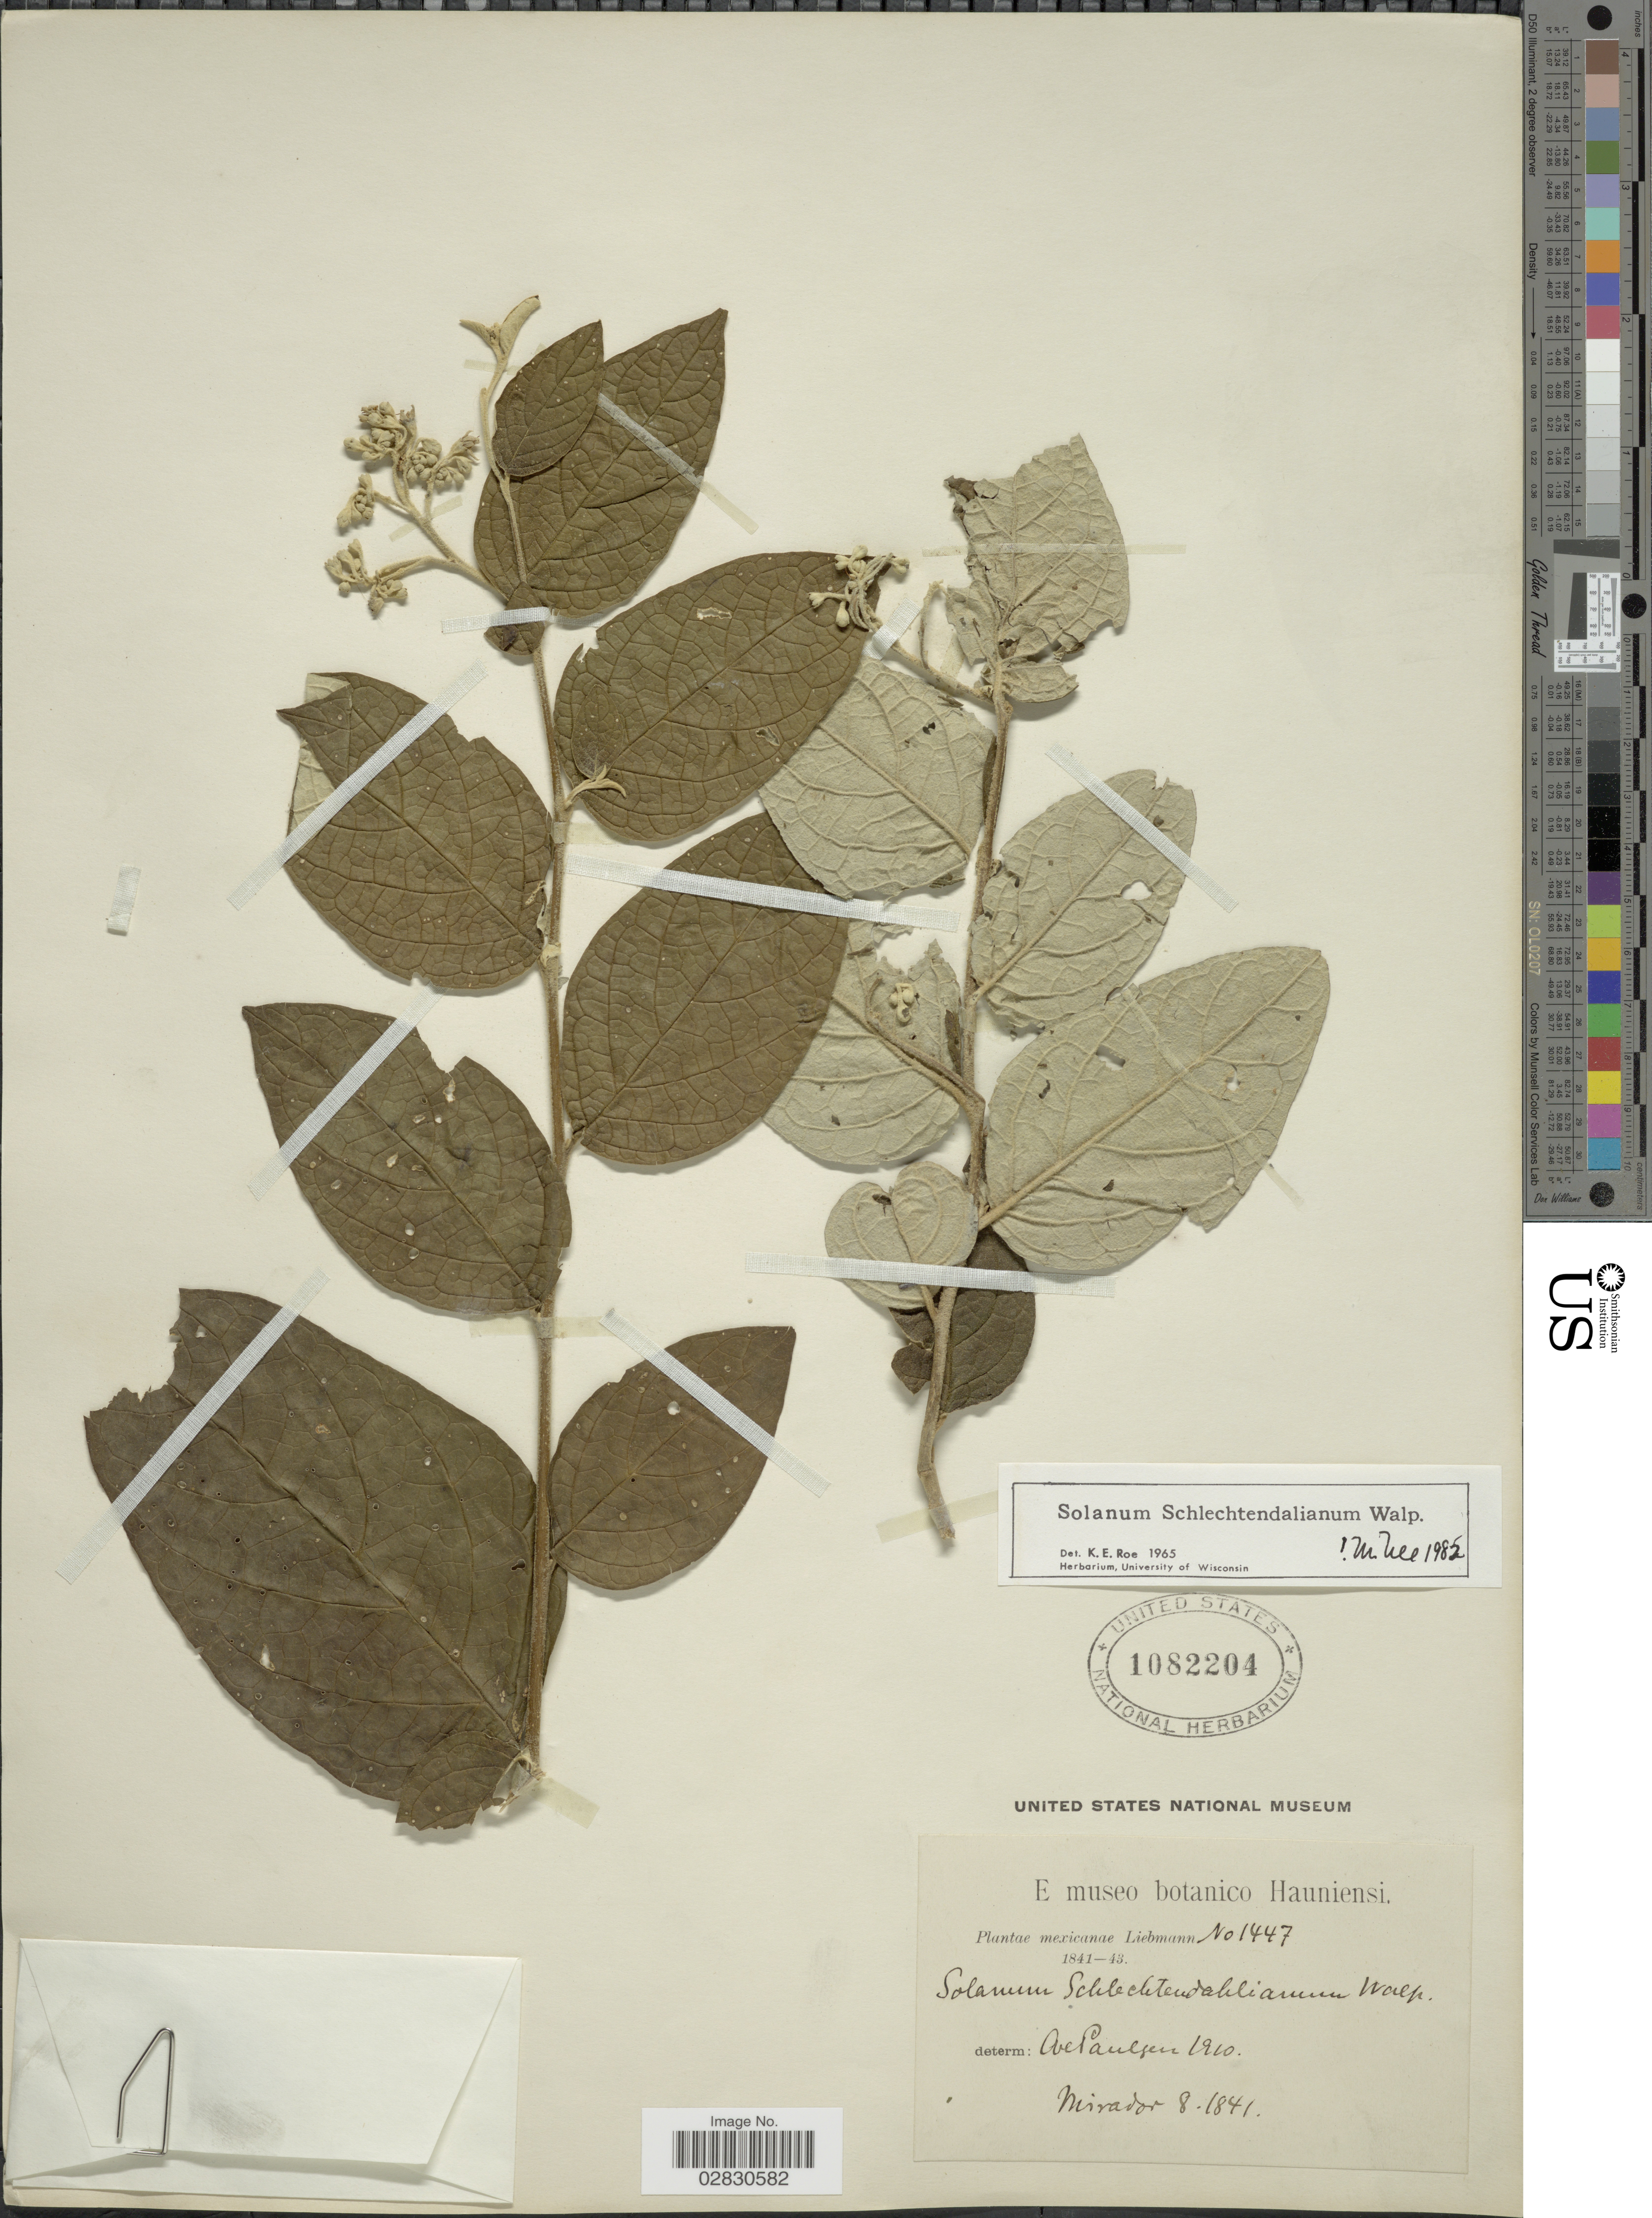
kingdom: Plantae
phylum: Tracheophyta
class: Magnoliopsida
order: Solanales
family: Solanaceae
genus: Solanum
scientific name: Solanum schlechtendalianum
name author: Walp.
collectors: Liebmann, --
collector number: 1447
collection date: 1841-08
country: Mexico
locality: Mirador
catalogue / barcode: US 1082204